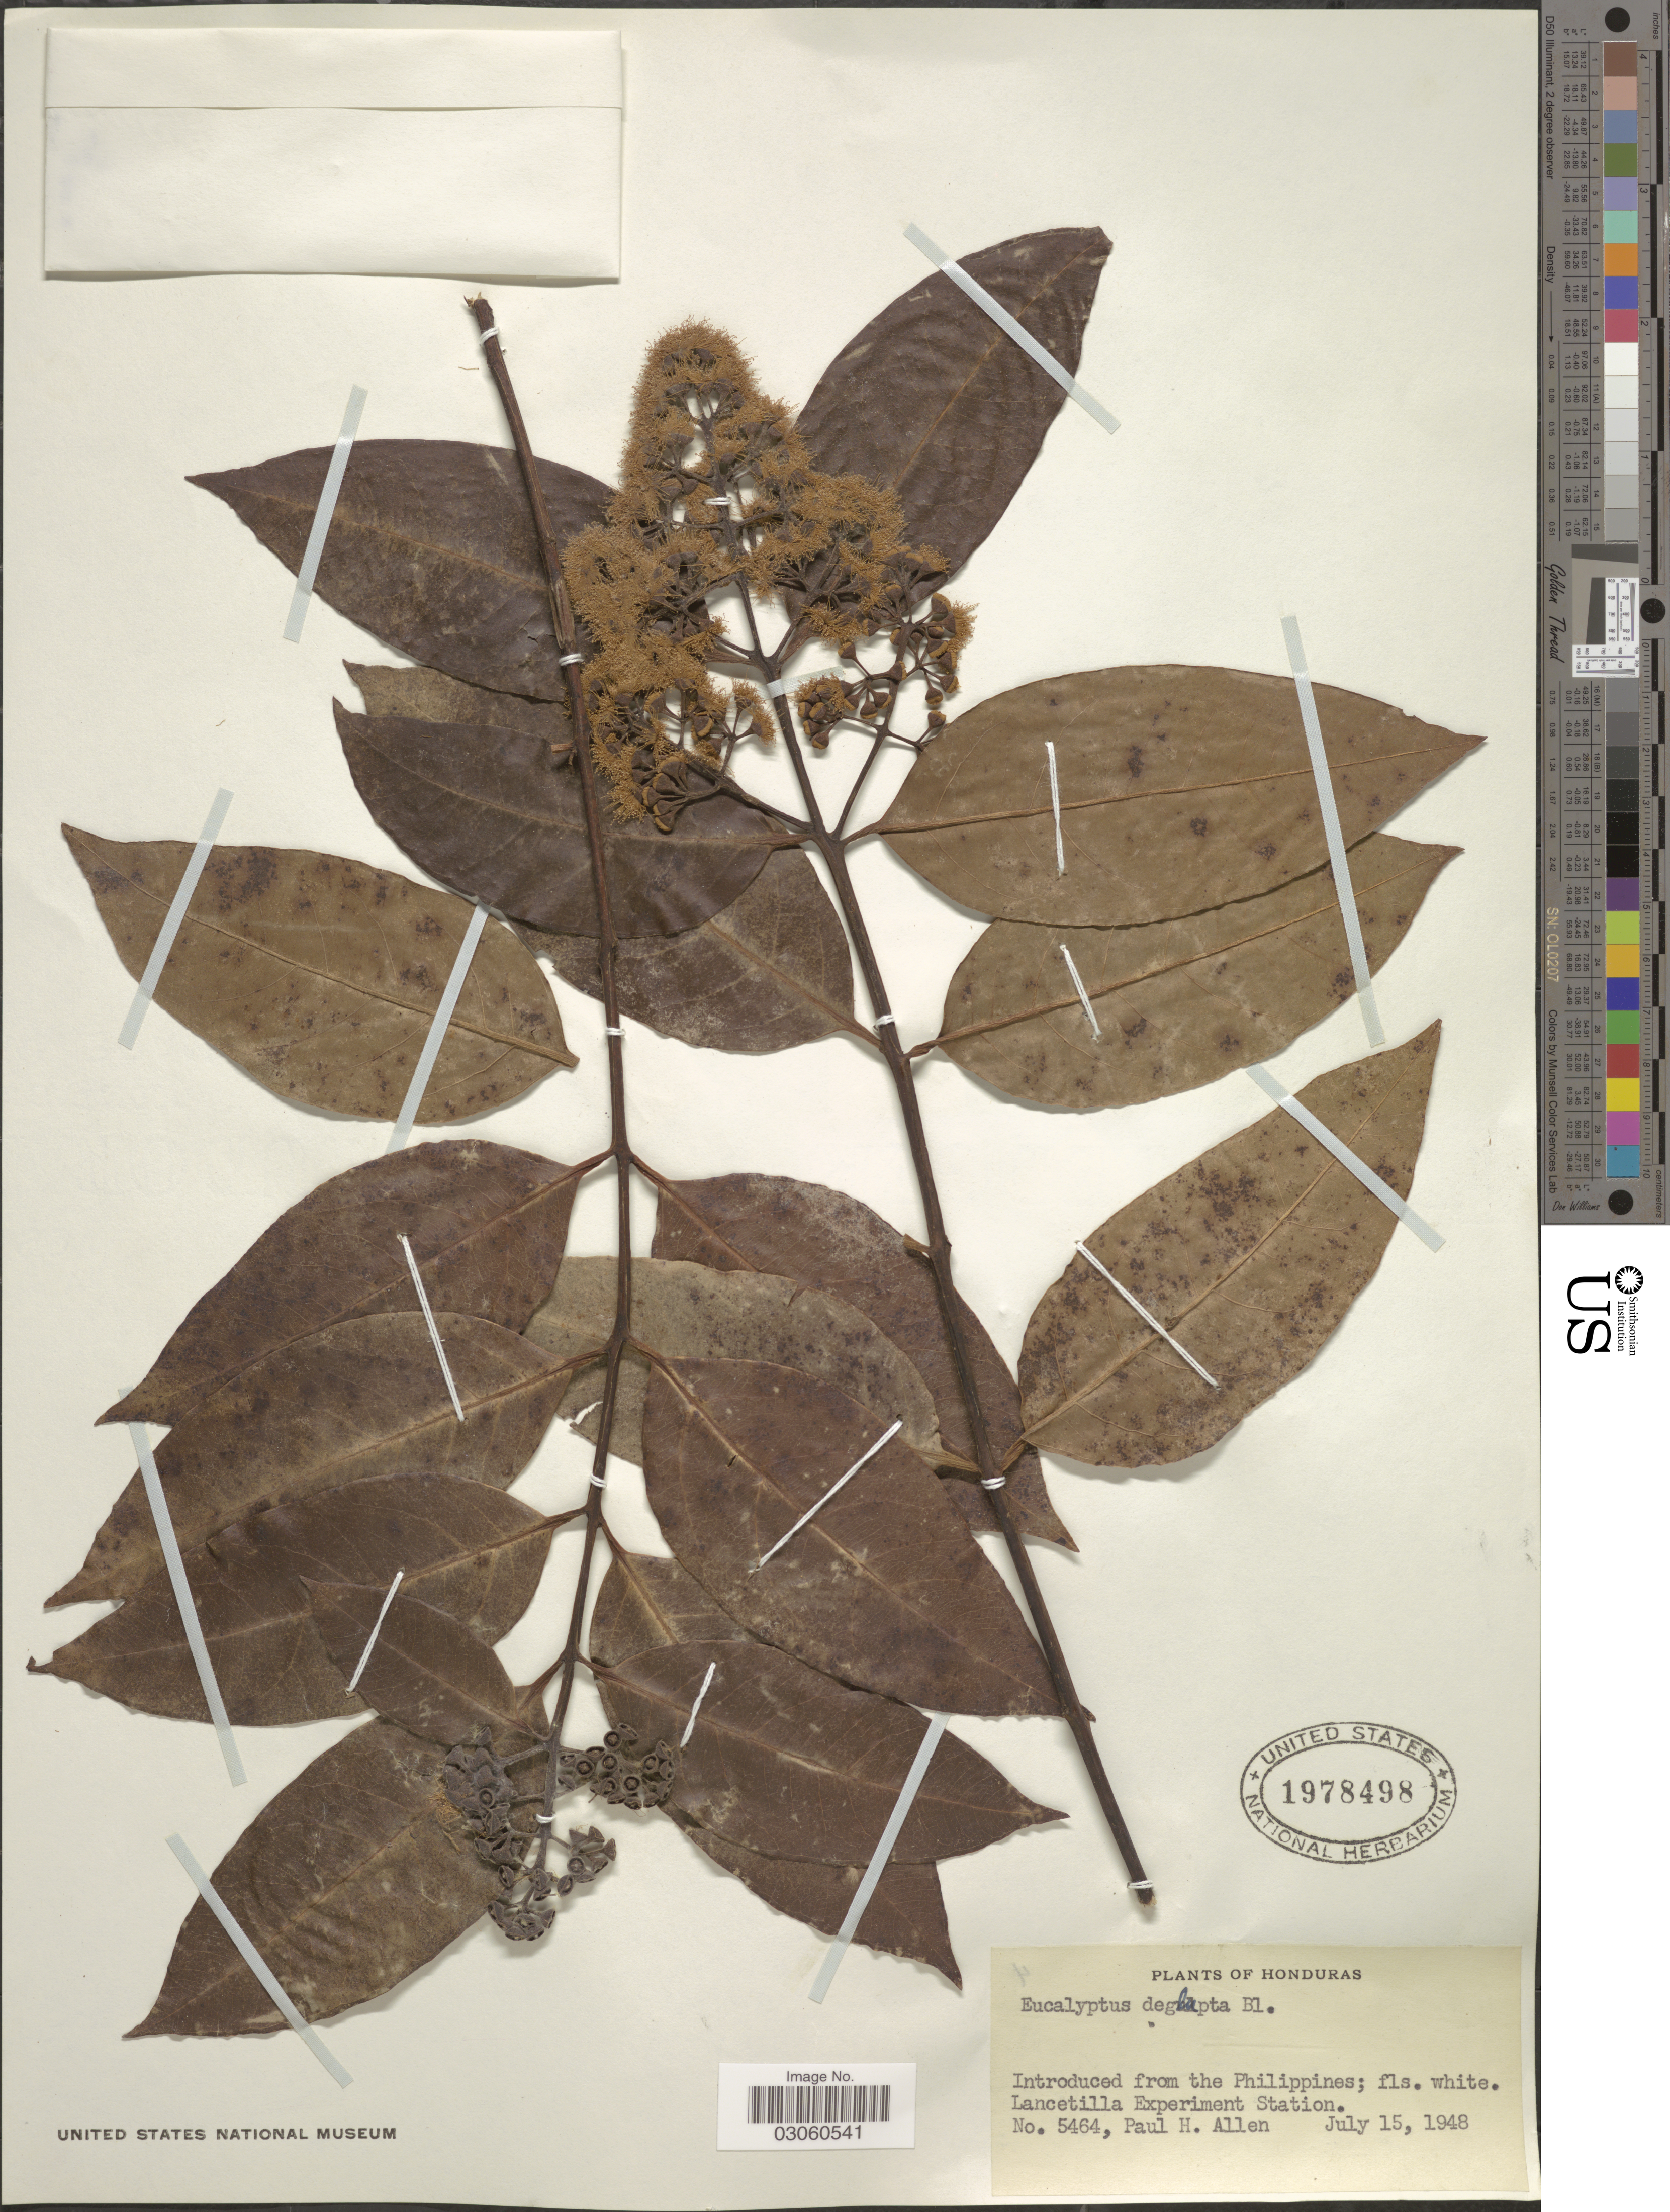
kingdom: Plantae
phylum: Tracheophyta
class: Magnoliopsida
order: Myrtales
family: Myrtaceae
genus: Eucalyptus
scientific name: Eucalyptus deglupta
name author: Blume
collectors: P. H. Allen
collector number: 5464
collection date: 1948-07-15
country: Honduras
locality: Lancetilla Experiment Station.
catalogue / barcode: US 1978498